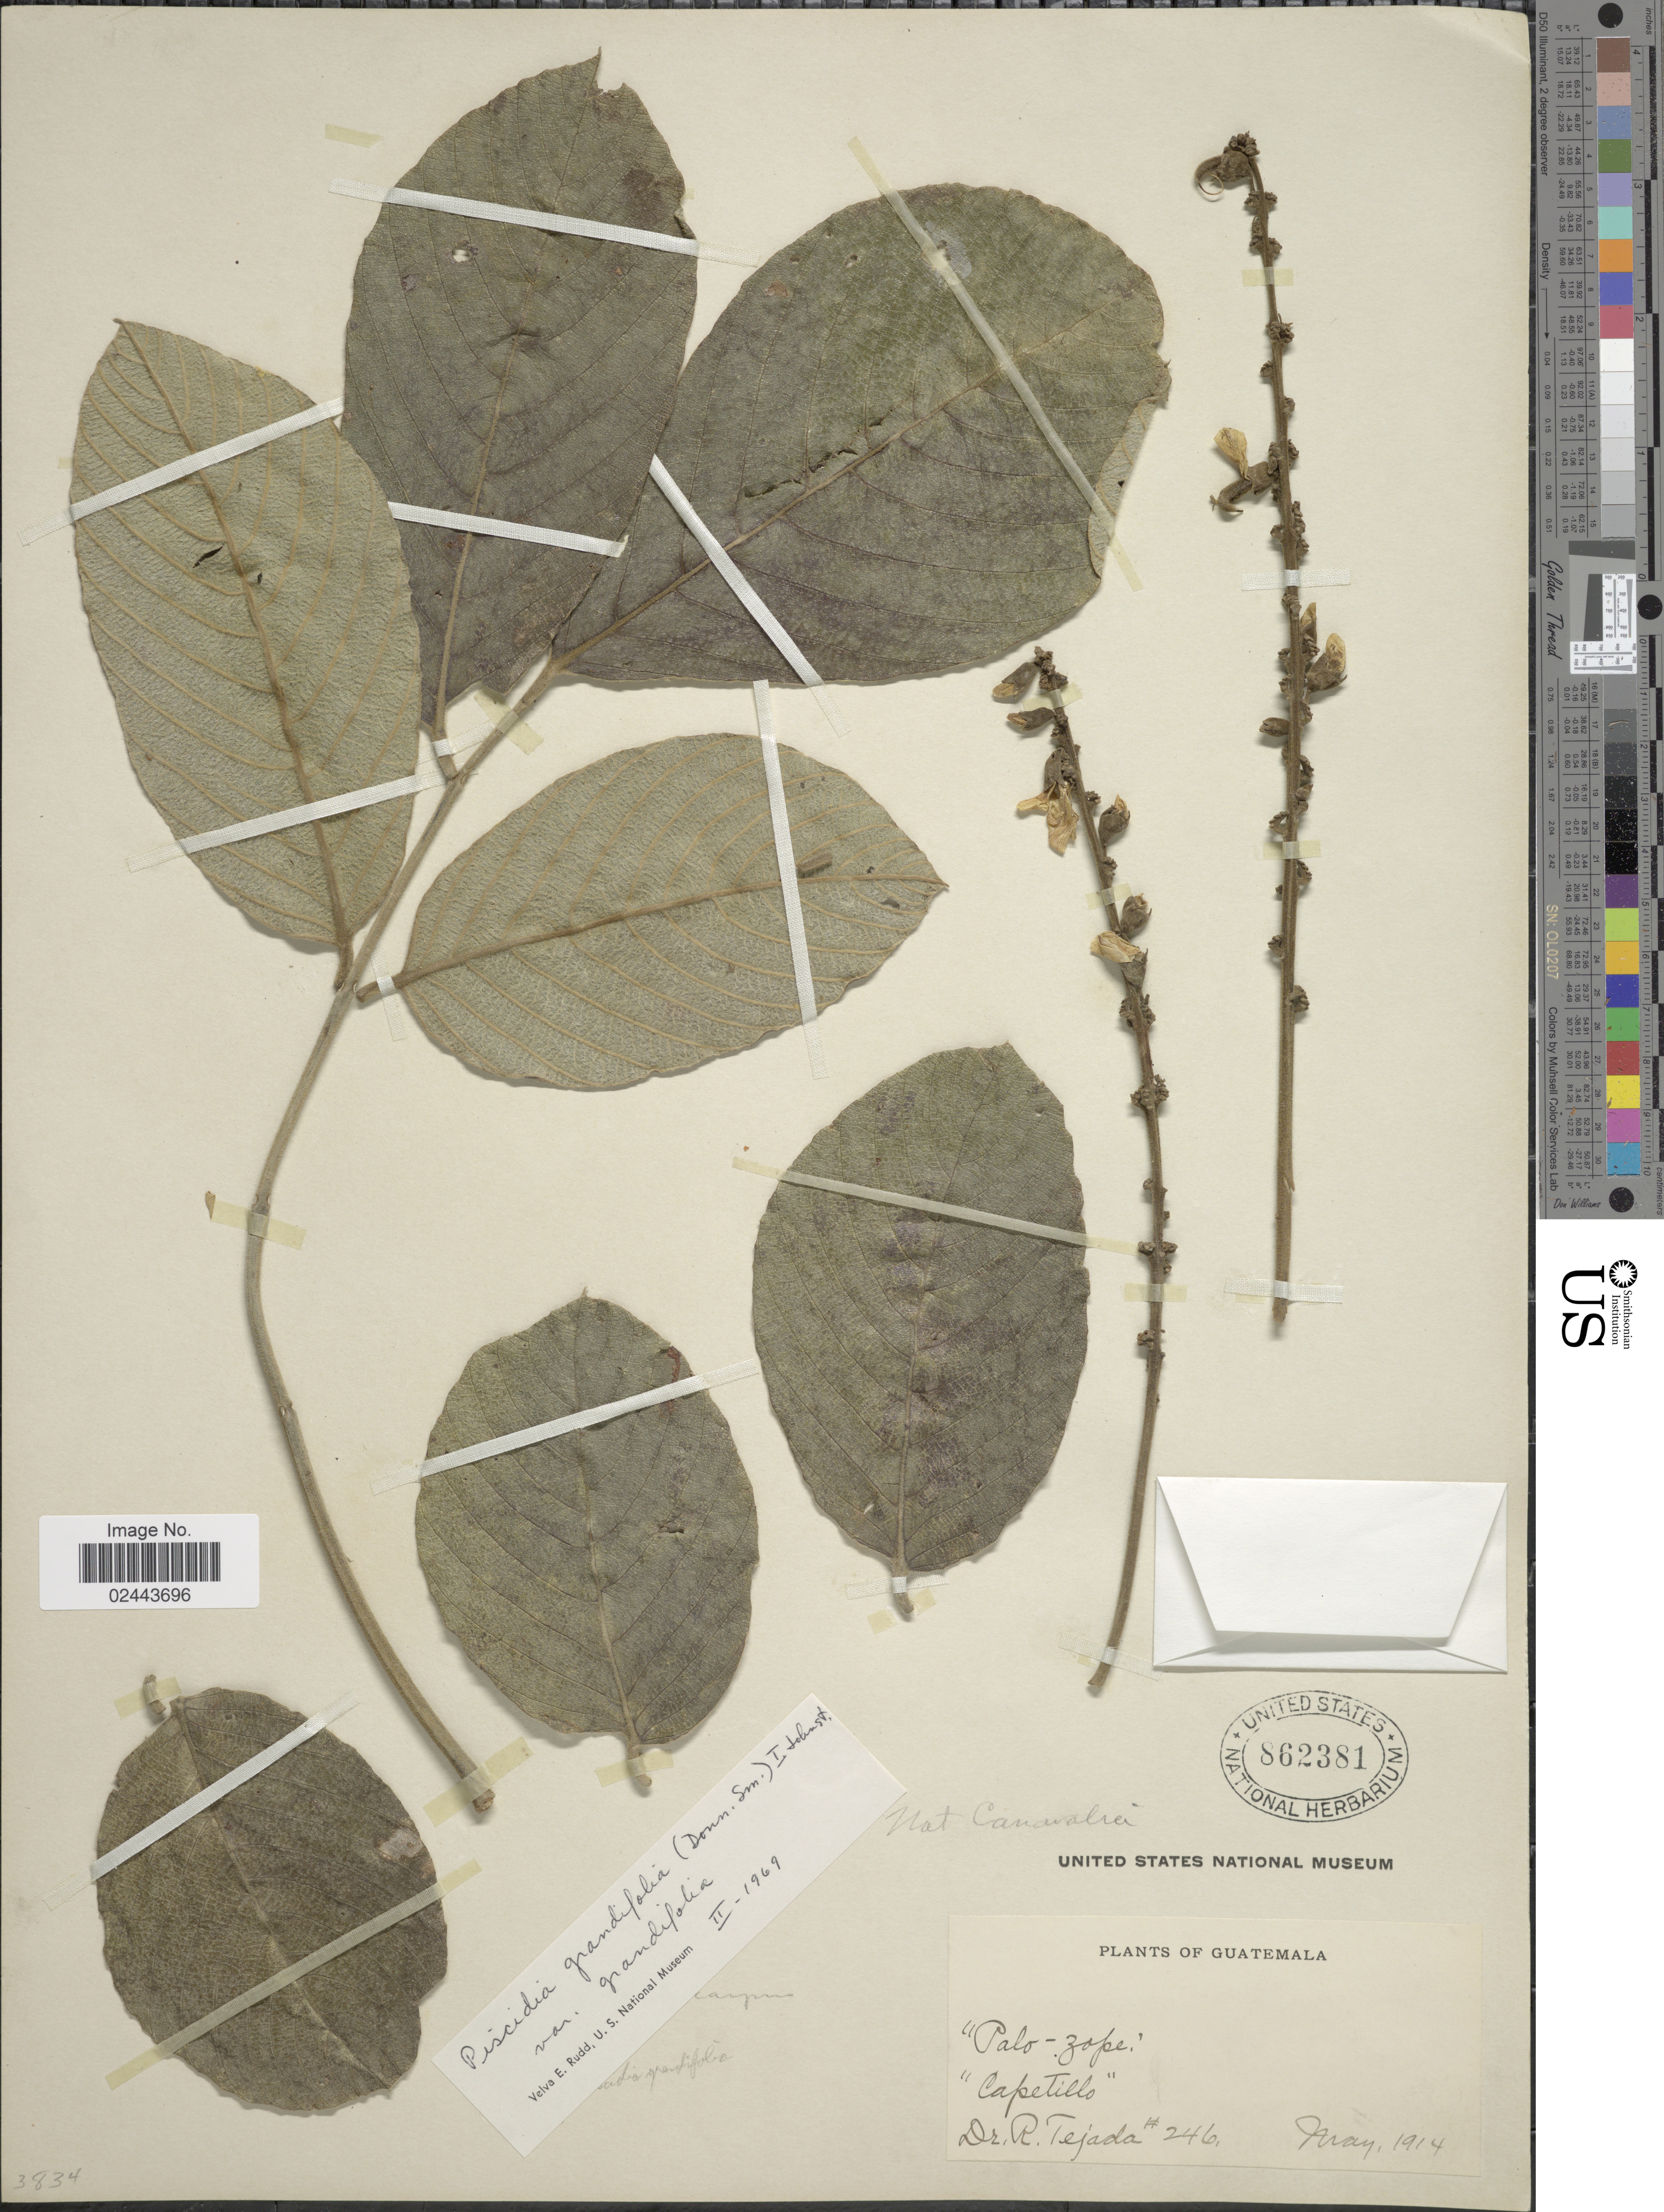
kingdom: Plantae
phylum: Tracheophyta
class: Magnoliopsida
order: Fabales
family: Fabaceae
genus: Piscidia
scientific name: Piscidia grandifolia var. grandifolia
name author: (Donn. Sm.) I.M. Johnst.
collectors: R. Tejada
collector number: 246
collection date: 1914-05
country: Guatemala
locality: Capetillo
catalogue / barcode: US 862381